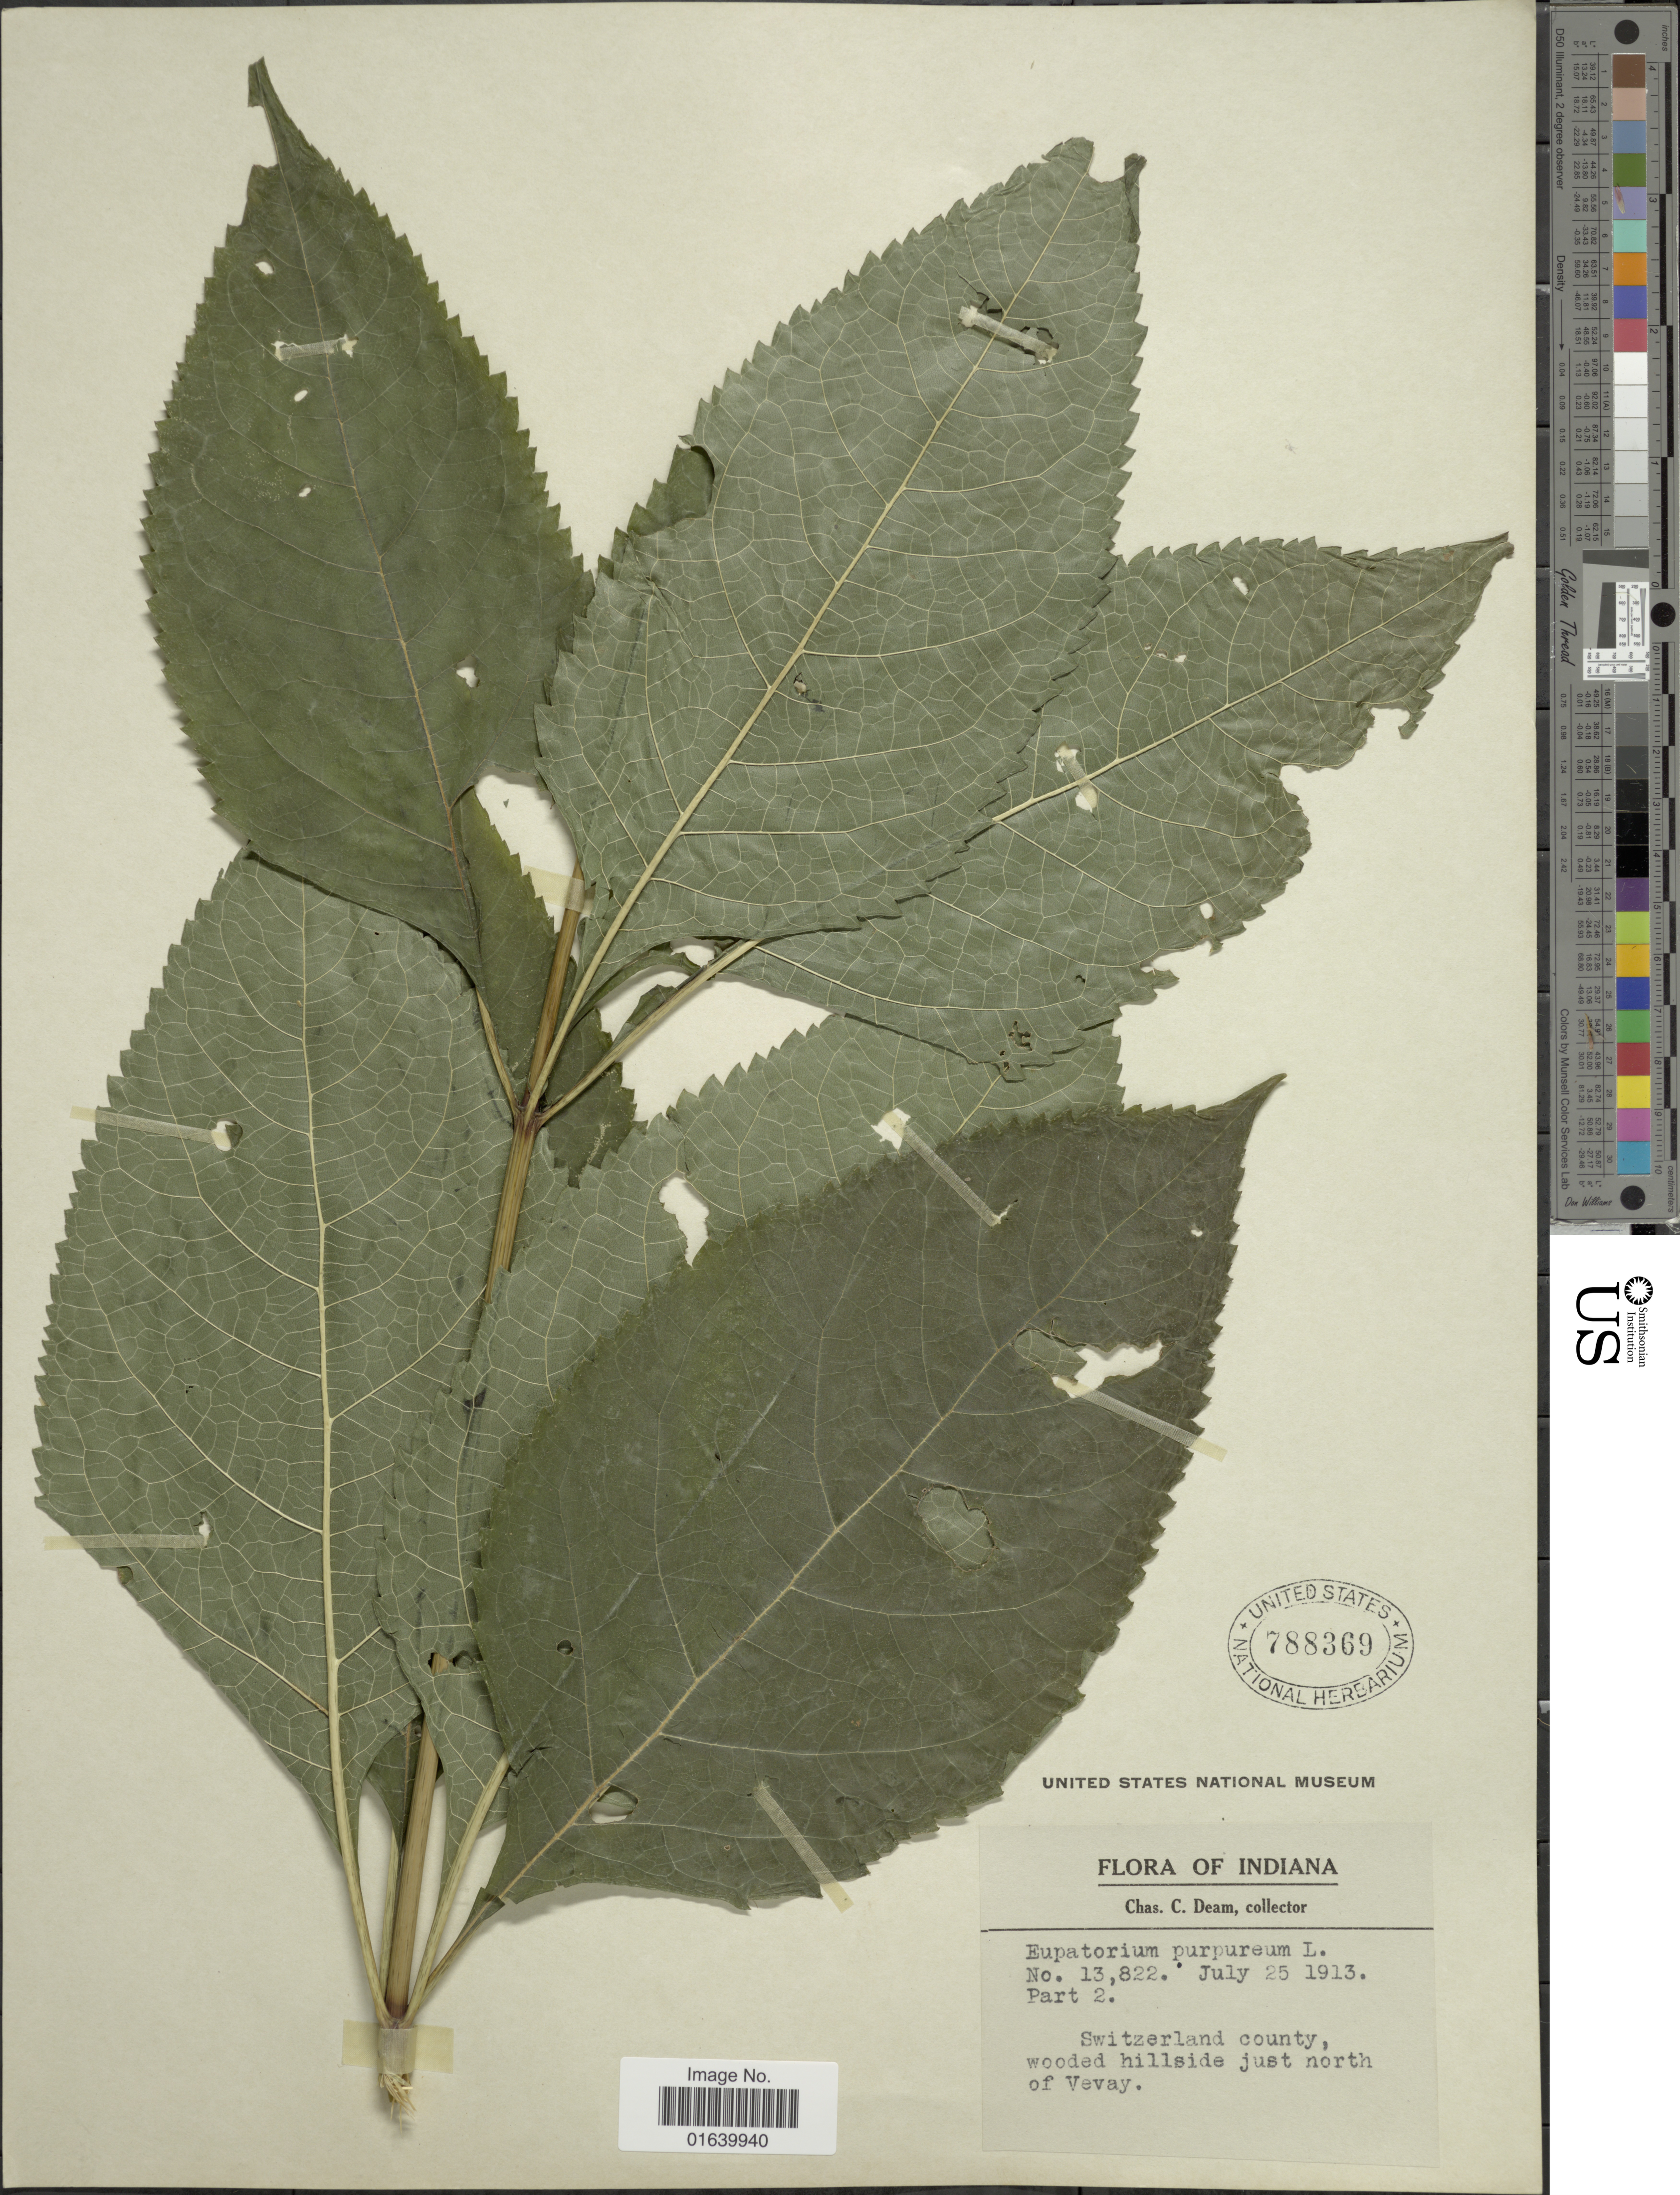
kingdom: Plantae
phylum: Tracheophyta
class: Magnoliopsida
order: Asterales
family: Asteraceae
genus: Eupatorium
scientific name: Eupatorium purpureum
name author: (L.) E.E. Lamont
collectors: C. C. Deam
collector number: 13822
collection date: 1913-07-25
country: United States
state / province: Indiana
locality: Indiana, Switzerland County, wooded hillside just north of Vevay.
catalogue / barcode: US 788369